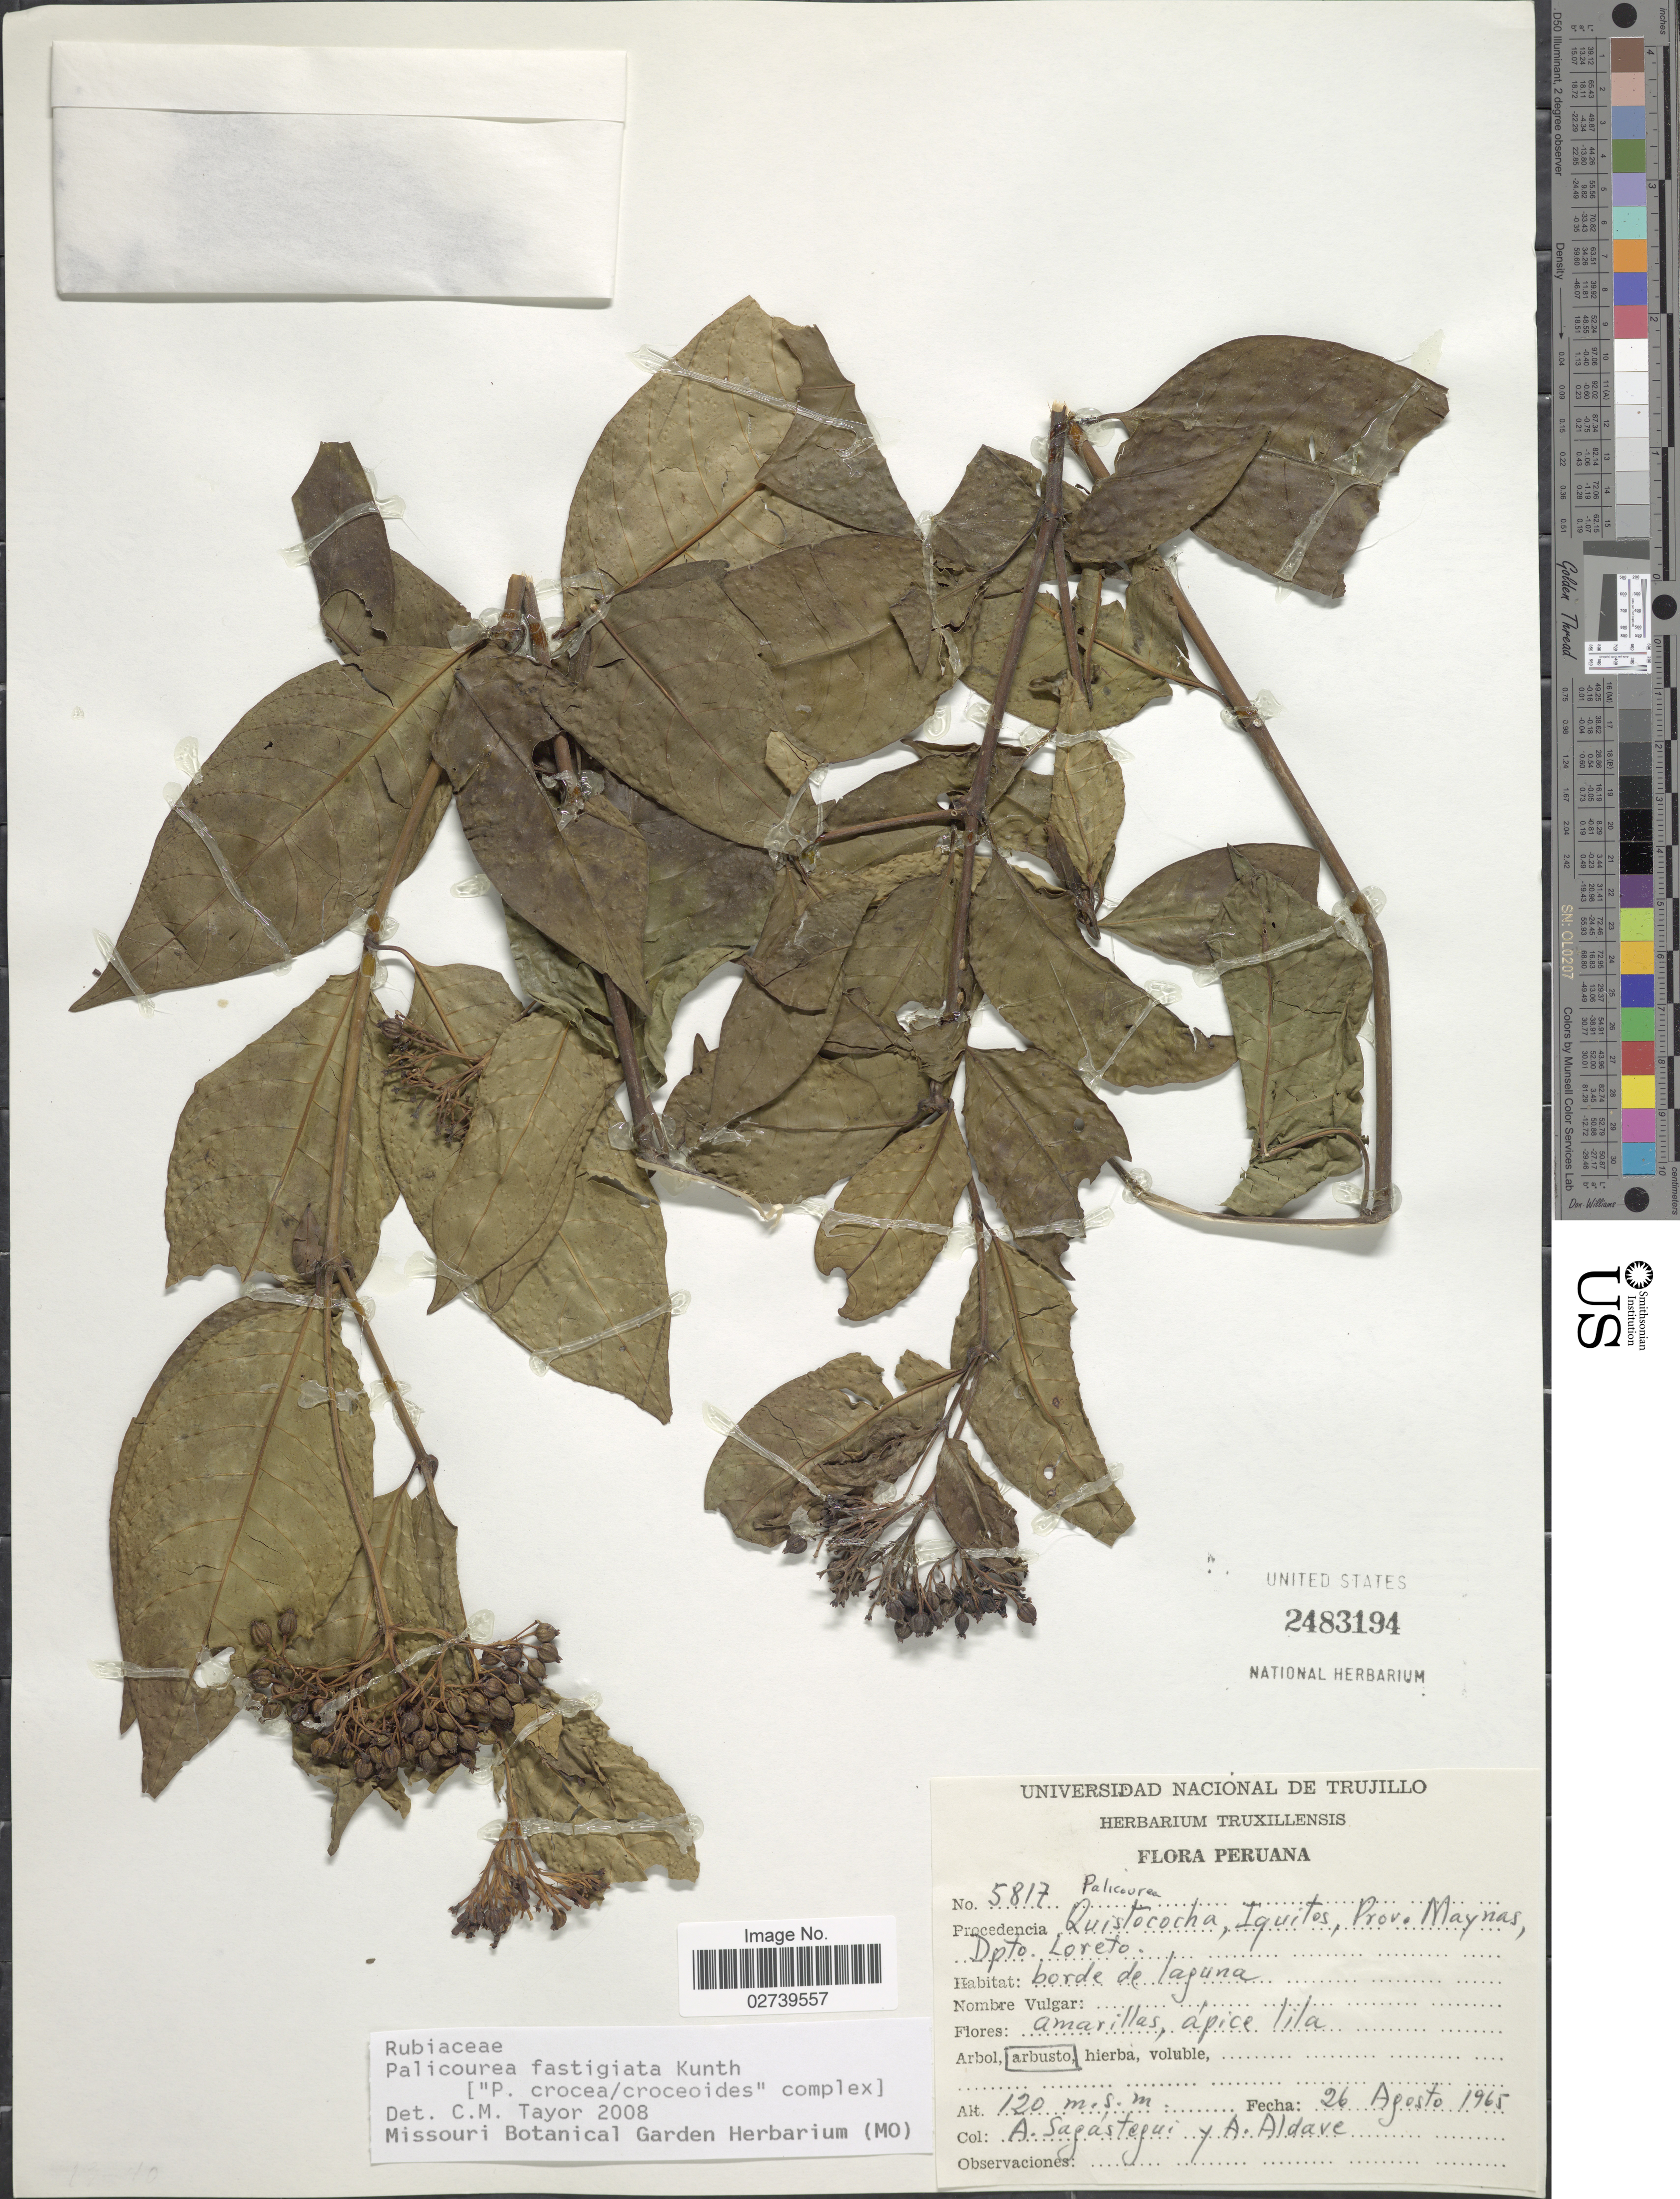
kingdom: Plantae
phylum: Tracheophyta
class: Magnoliopsida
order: Gentianales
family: Rubiaceae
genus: Palicourea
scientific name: Palicourea fastigiata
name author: Kunth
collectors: A. Sagástequi & A. Aldave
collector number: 5817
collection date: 1965-08-26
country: Peru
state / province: Loreto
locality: Quistococha, Iquitos, Prov. Maynas, borde de laguna.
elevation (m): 120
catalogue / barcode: US 2483194